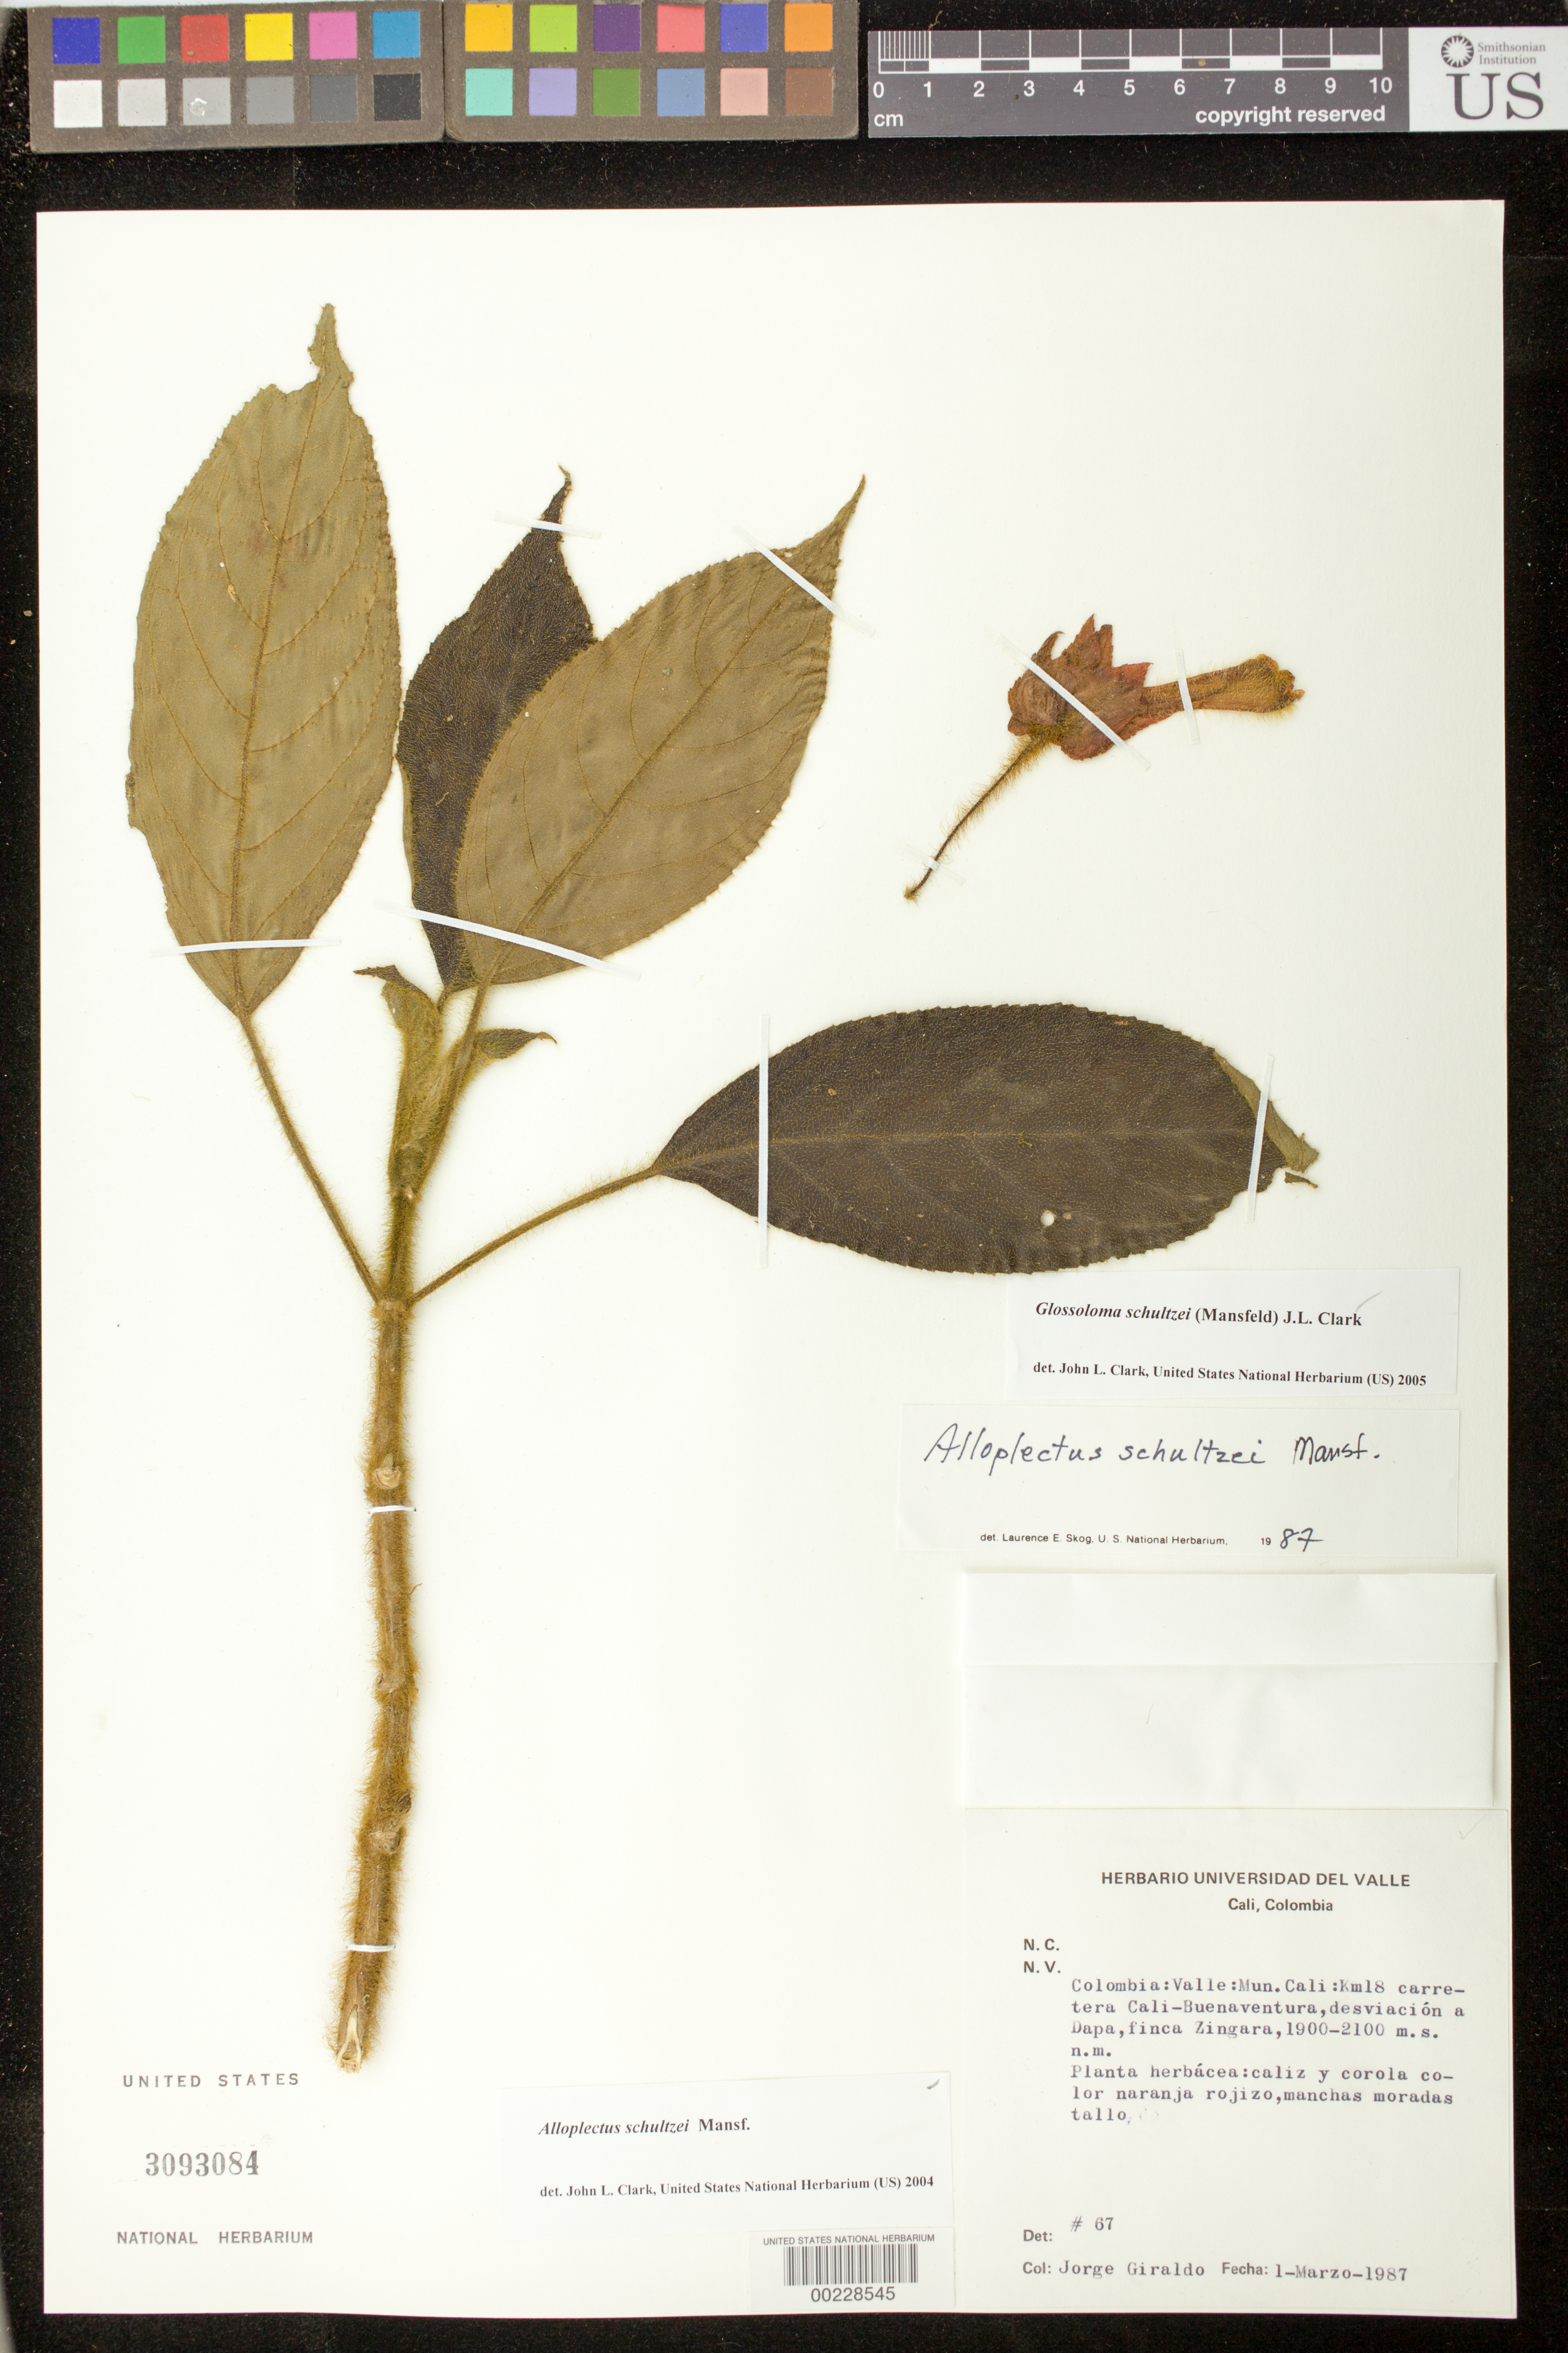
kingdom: Plantae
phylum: Tracheophyta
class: Magnoliopsida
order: Lamiales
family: Gesneriaceae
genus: Glossoloma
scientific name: Glossoloma schultzei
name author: (Mansf.) J.L. Clark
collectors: J. Giraldo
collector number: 67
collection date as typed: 01 Mar 1987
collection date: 1987-03-01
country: Colombia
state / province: Valle del Cauca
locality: Mun. of Cali, km 18 Cali - Buenaventura highway, detour to Dapa, Finca Zingara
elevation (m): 1900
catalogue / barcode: US 3093084